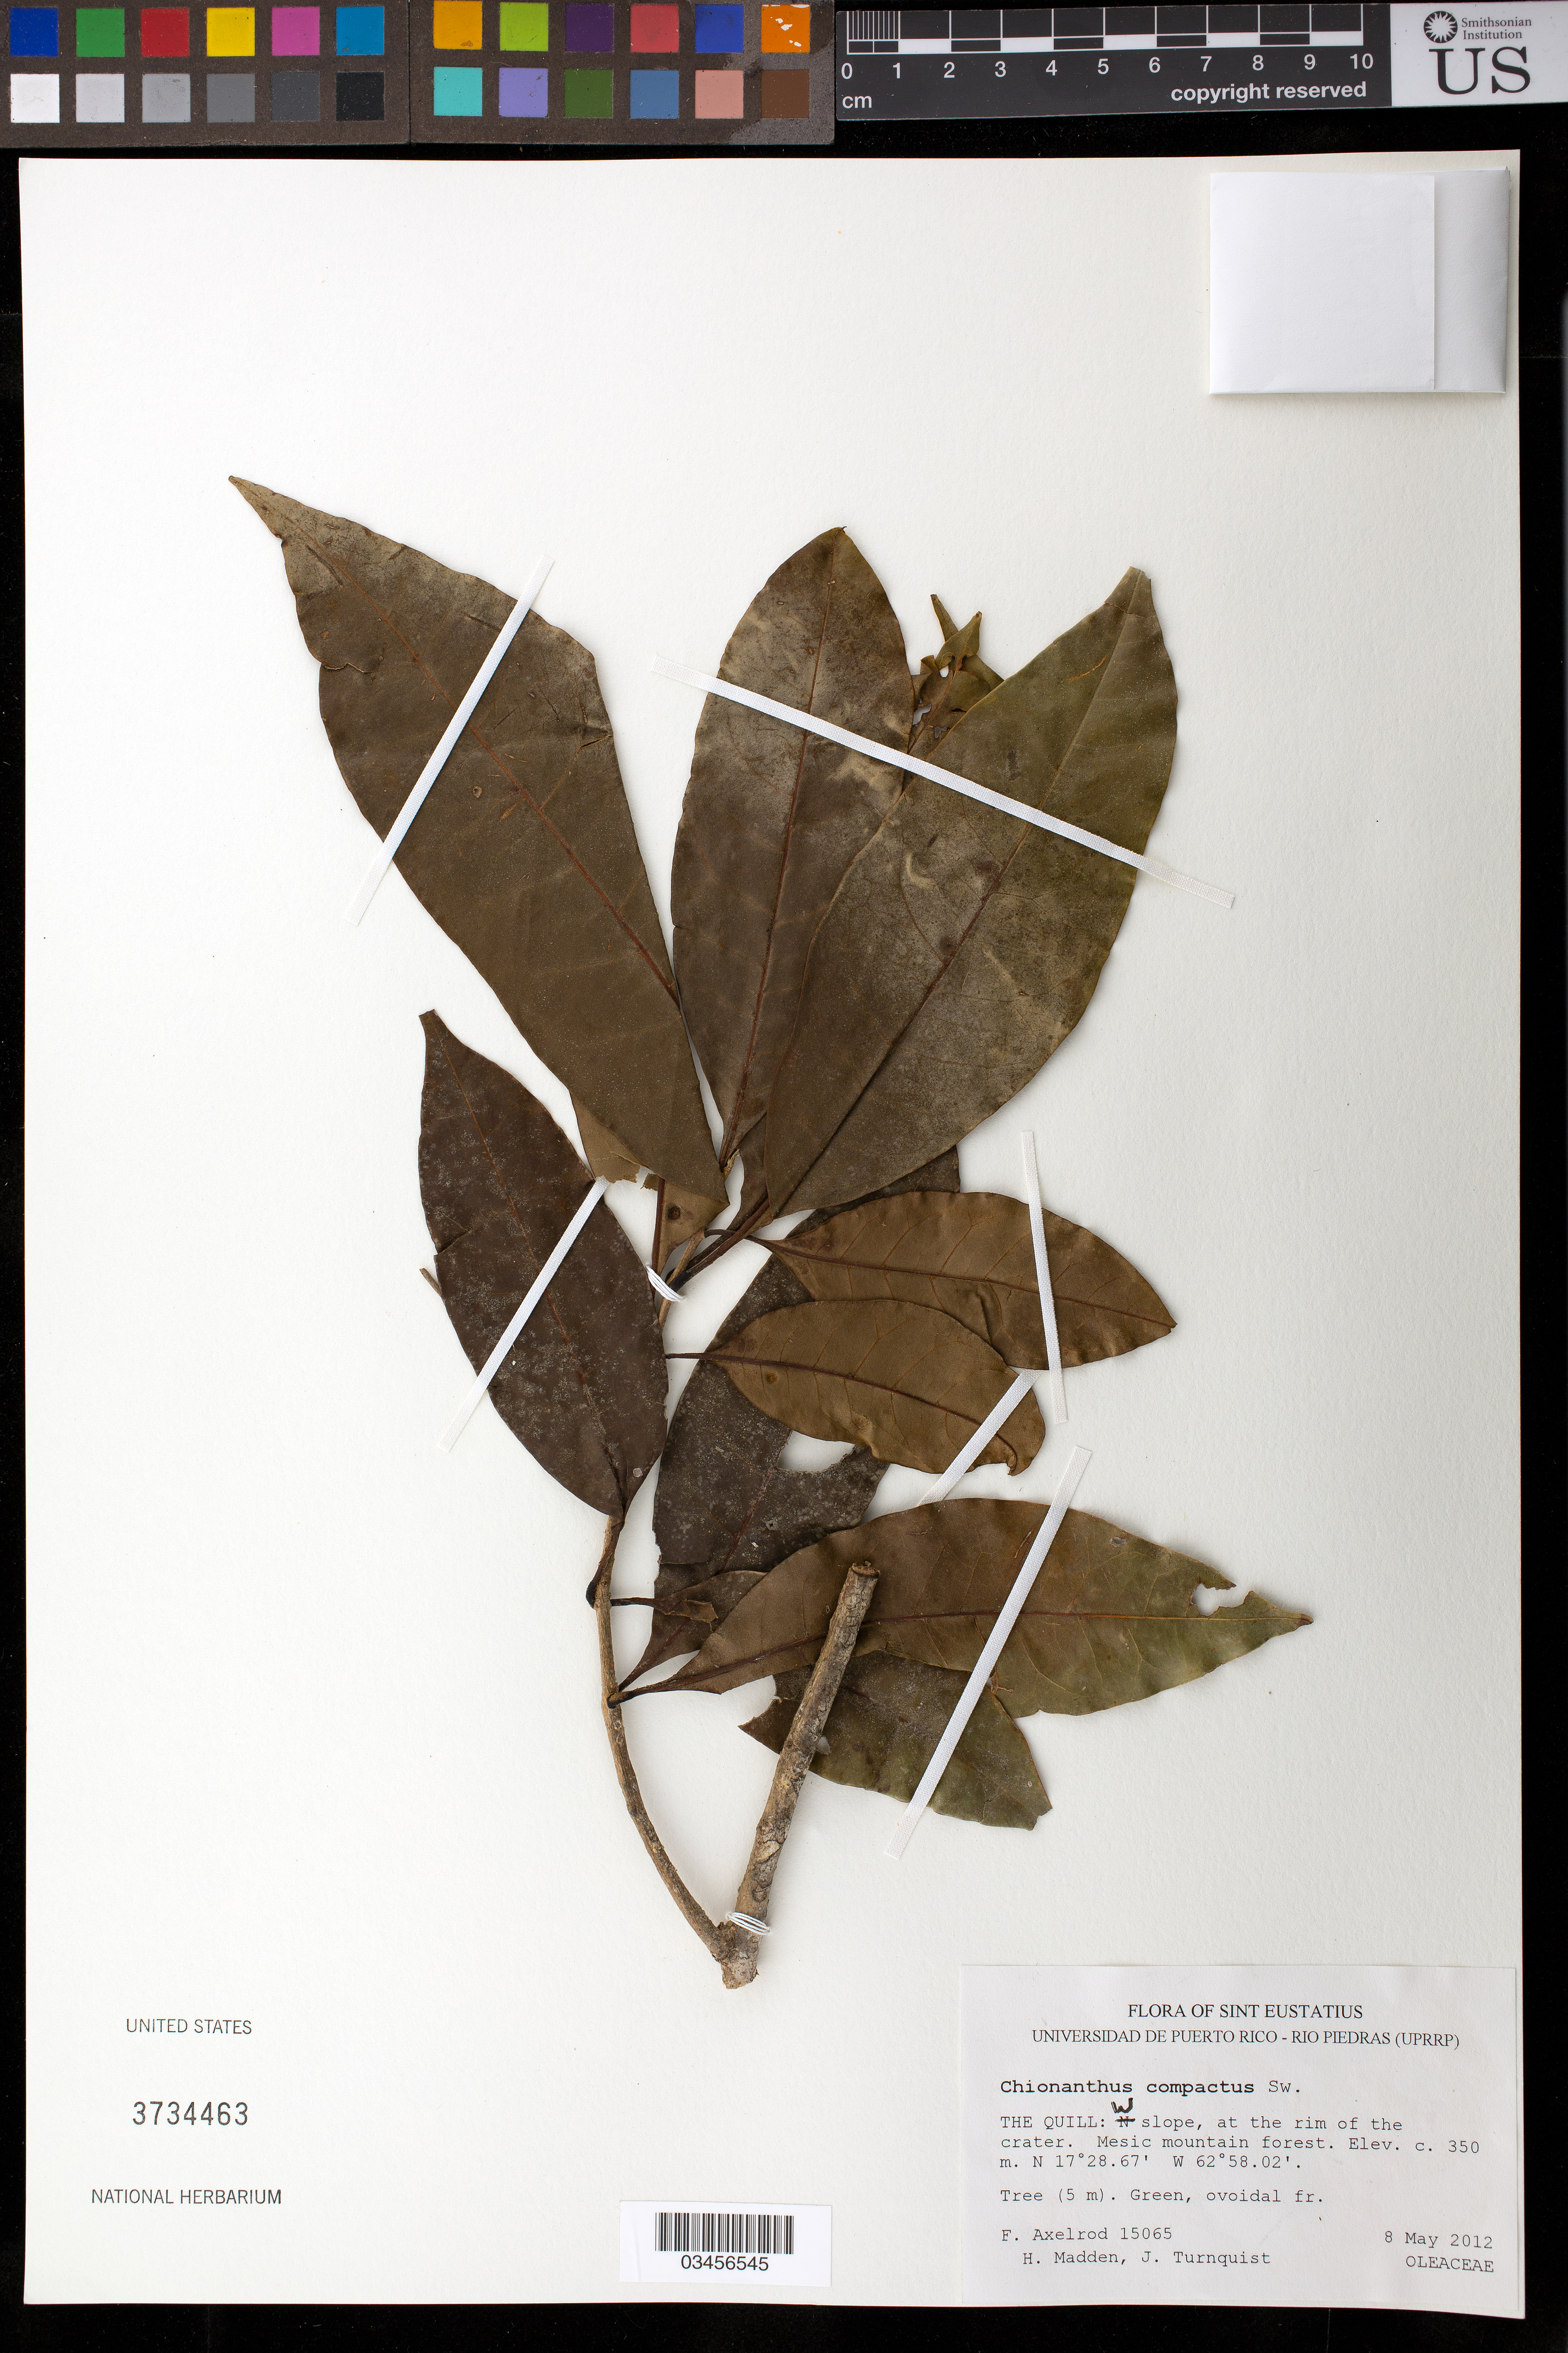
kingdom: Plantae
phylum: Tracheophyta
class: Magnoliopsida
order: Lamiales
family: Oleaceae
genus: Chionanthus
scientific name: Chionanthus compactus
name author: Sw.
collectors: F. S. Axelrod, H. Madden & J. Turnquist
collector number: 15065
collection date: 2012-05-08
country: Netherlands Antilles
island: Sint Eustatius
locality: The Quill: W slope, at rim of the crater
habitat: Mesic mountain forest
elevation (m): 350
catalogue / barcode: US 3734463